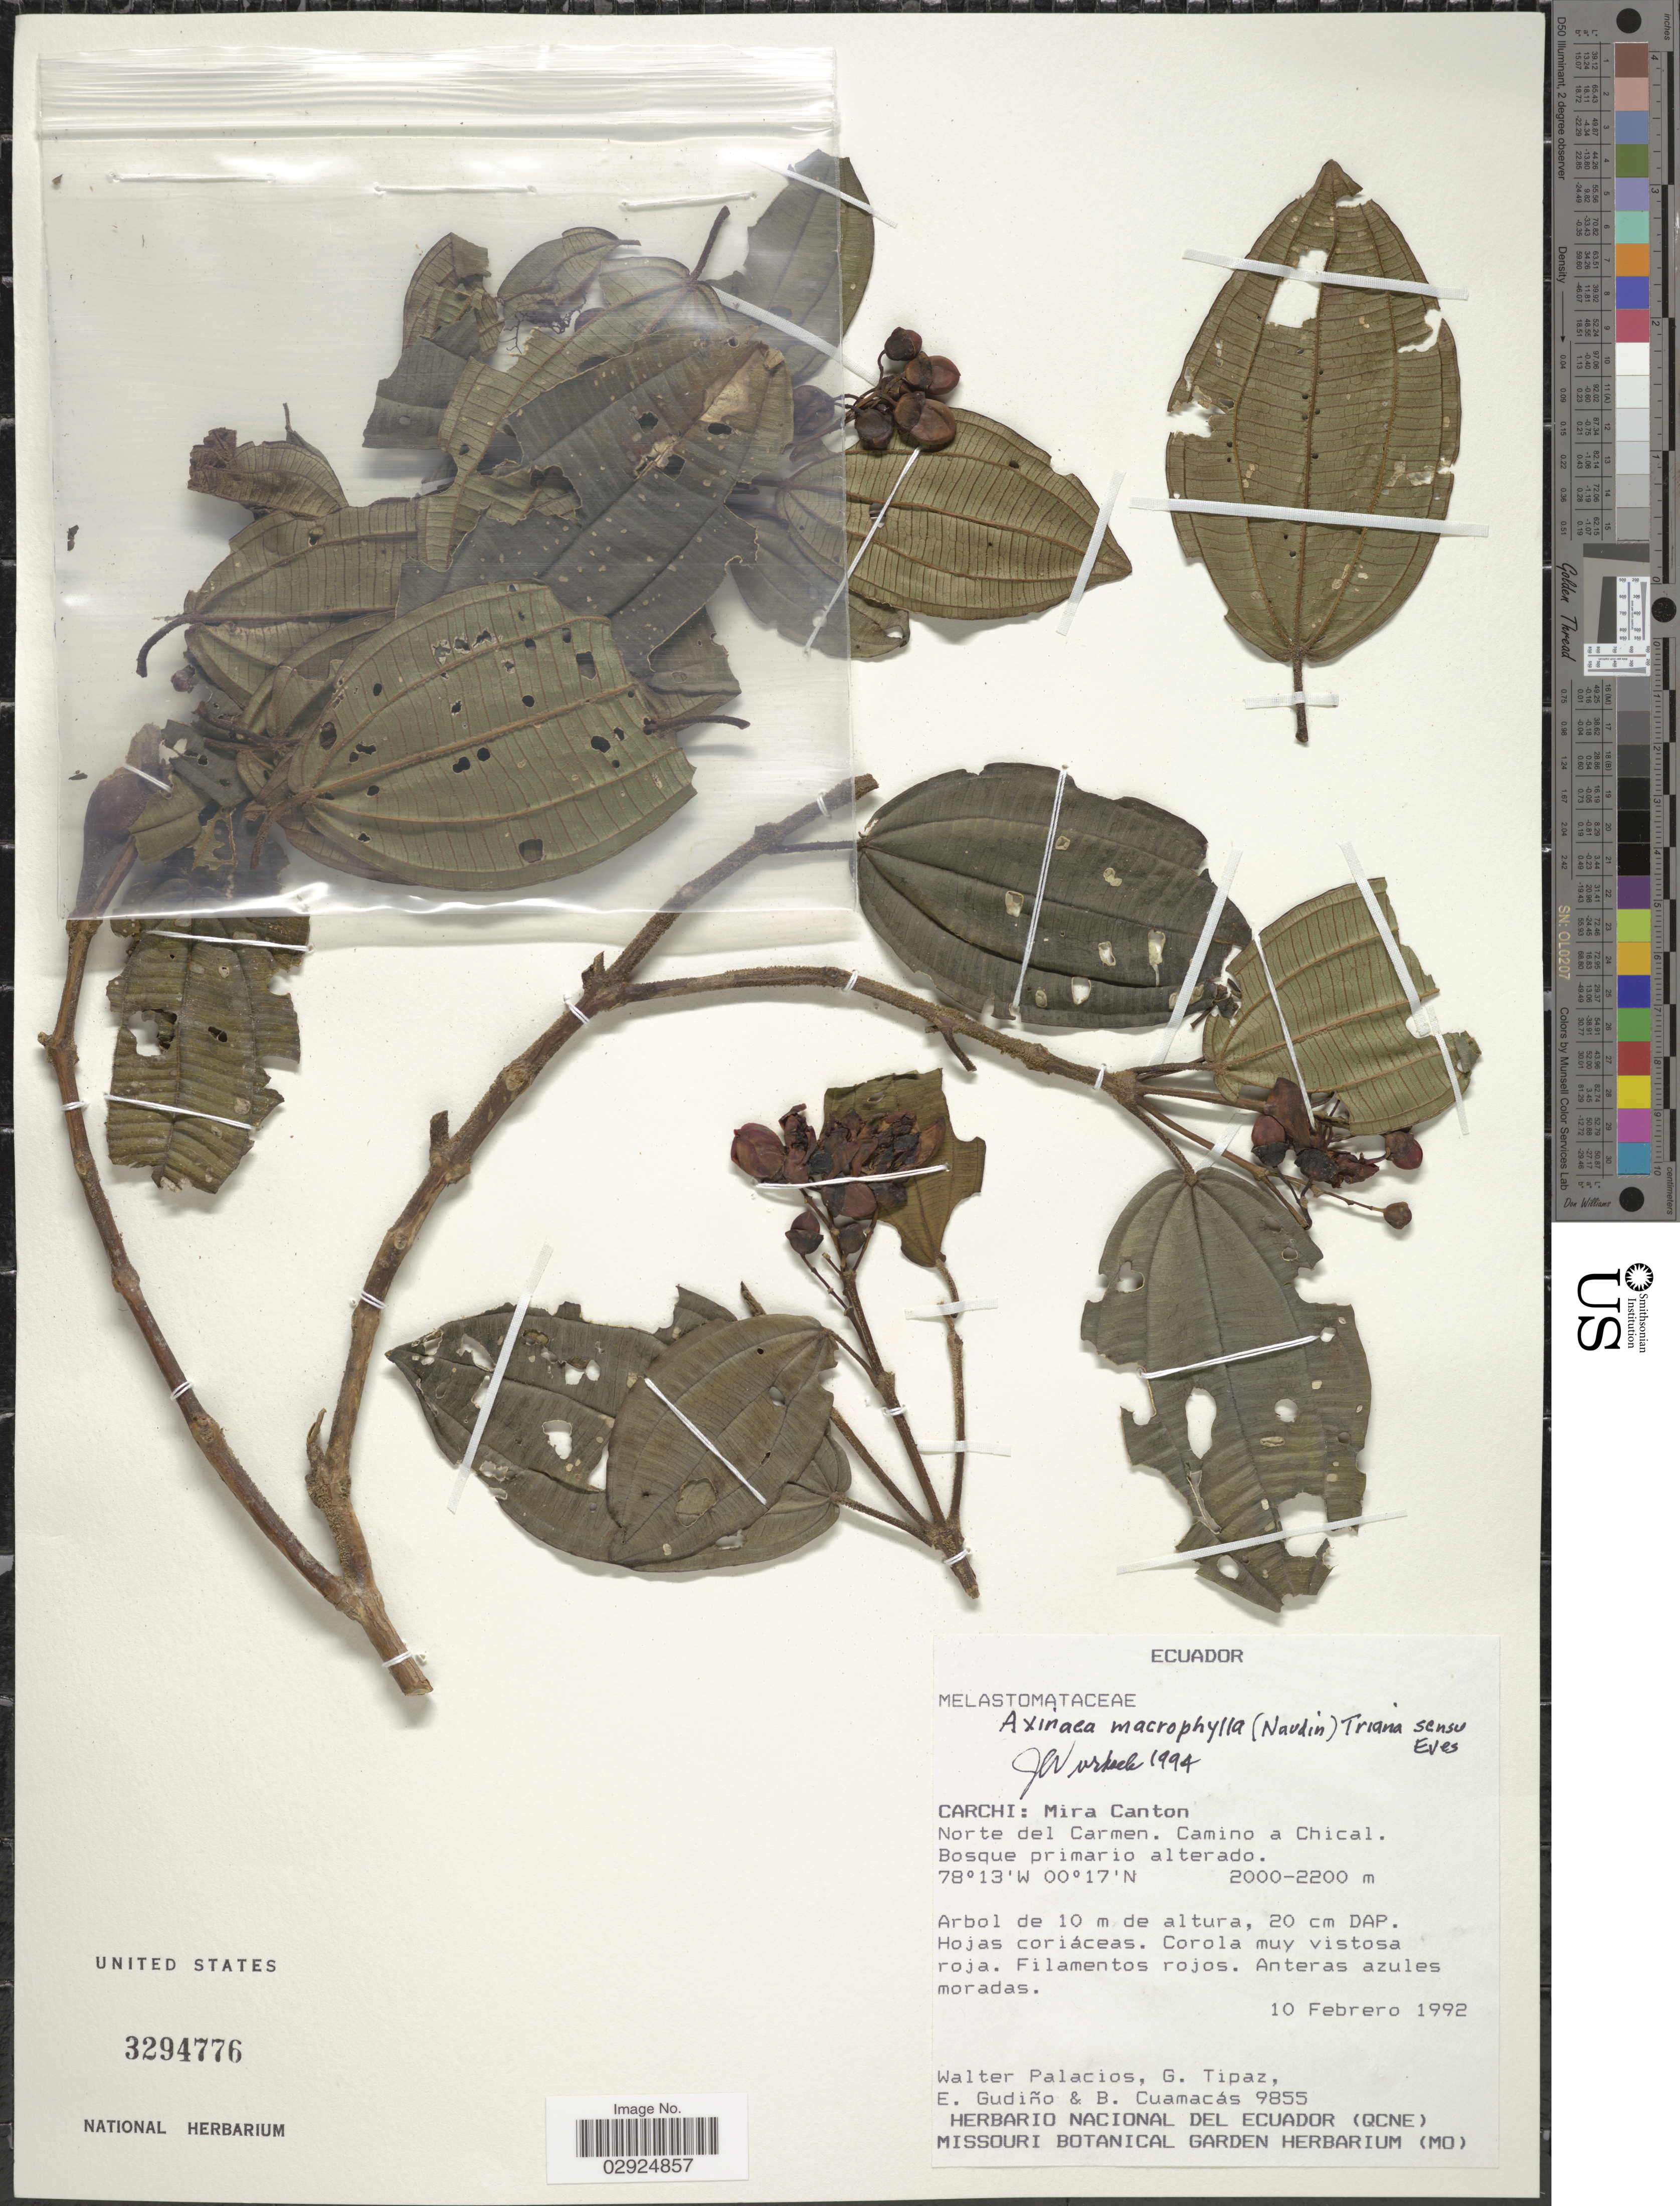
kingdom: Plantae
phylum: Tracheophyta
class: Magnoliopsida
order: Myrtales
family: Melastomataceae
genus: Axinaea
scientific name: Axinaea macrophylla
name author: (Naudin) Triana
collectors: W. Palacios, G. Tipaz, E. Gudiño & B. Cuamacas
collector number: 9855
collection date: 1992-02-10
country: Ecuador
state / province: Carchi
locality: Carchi: Mira Canton. Norte del Carmen. Camino a Chical.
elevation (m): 2000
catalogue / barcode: US 3294776